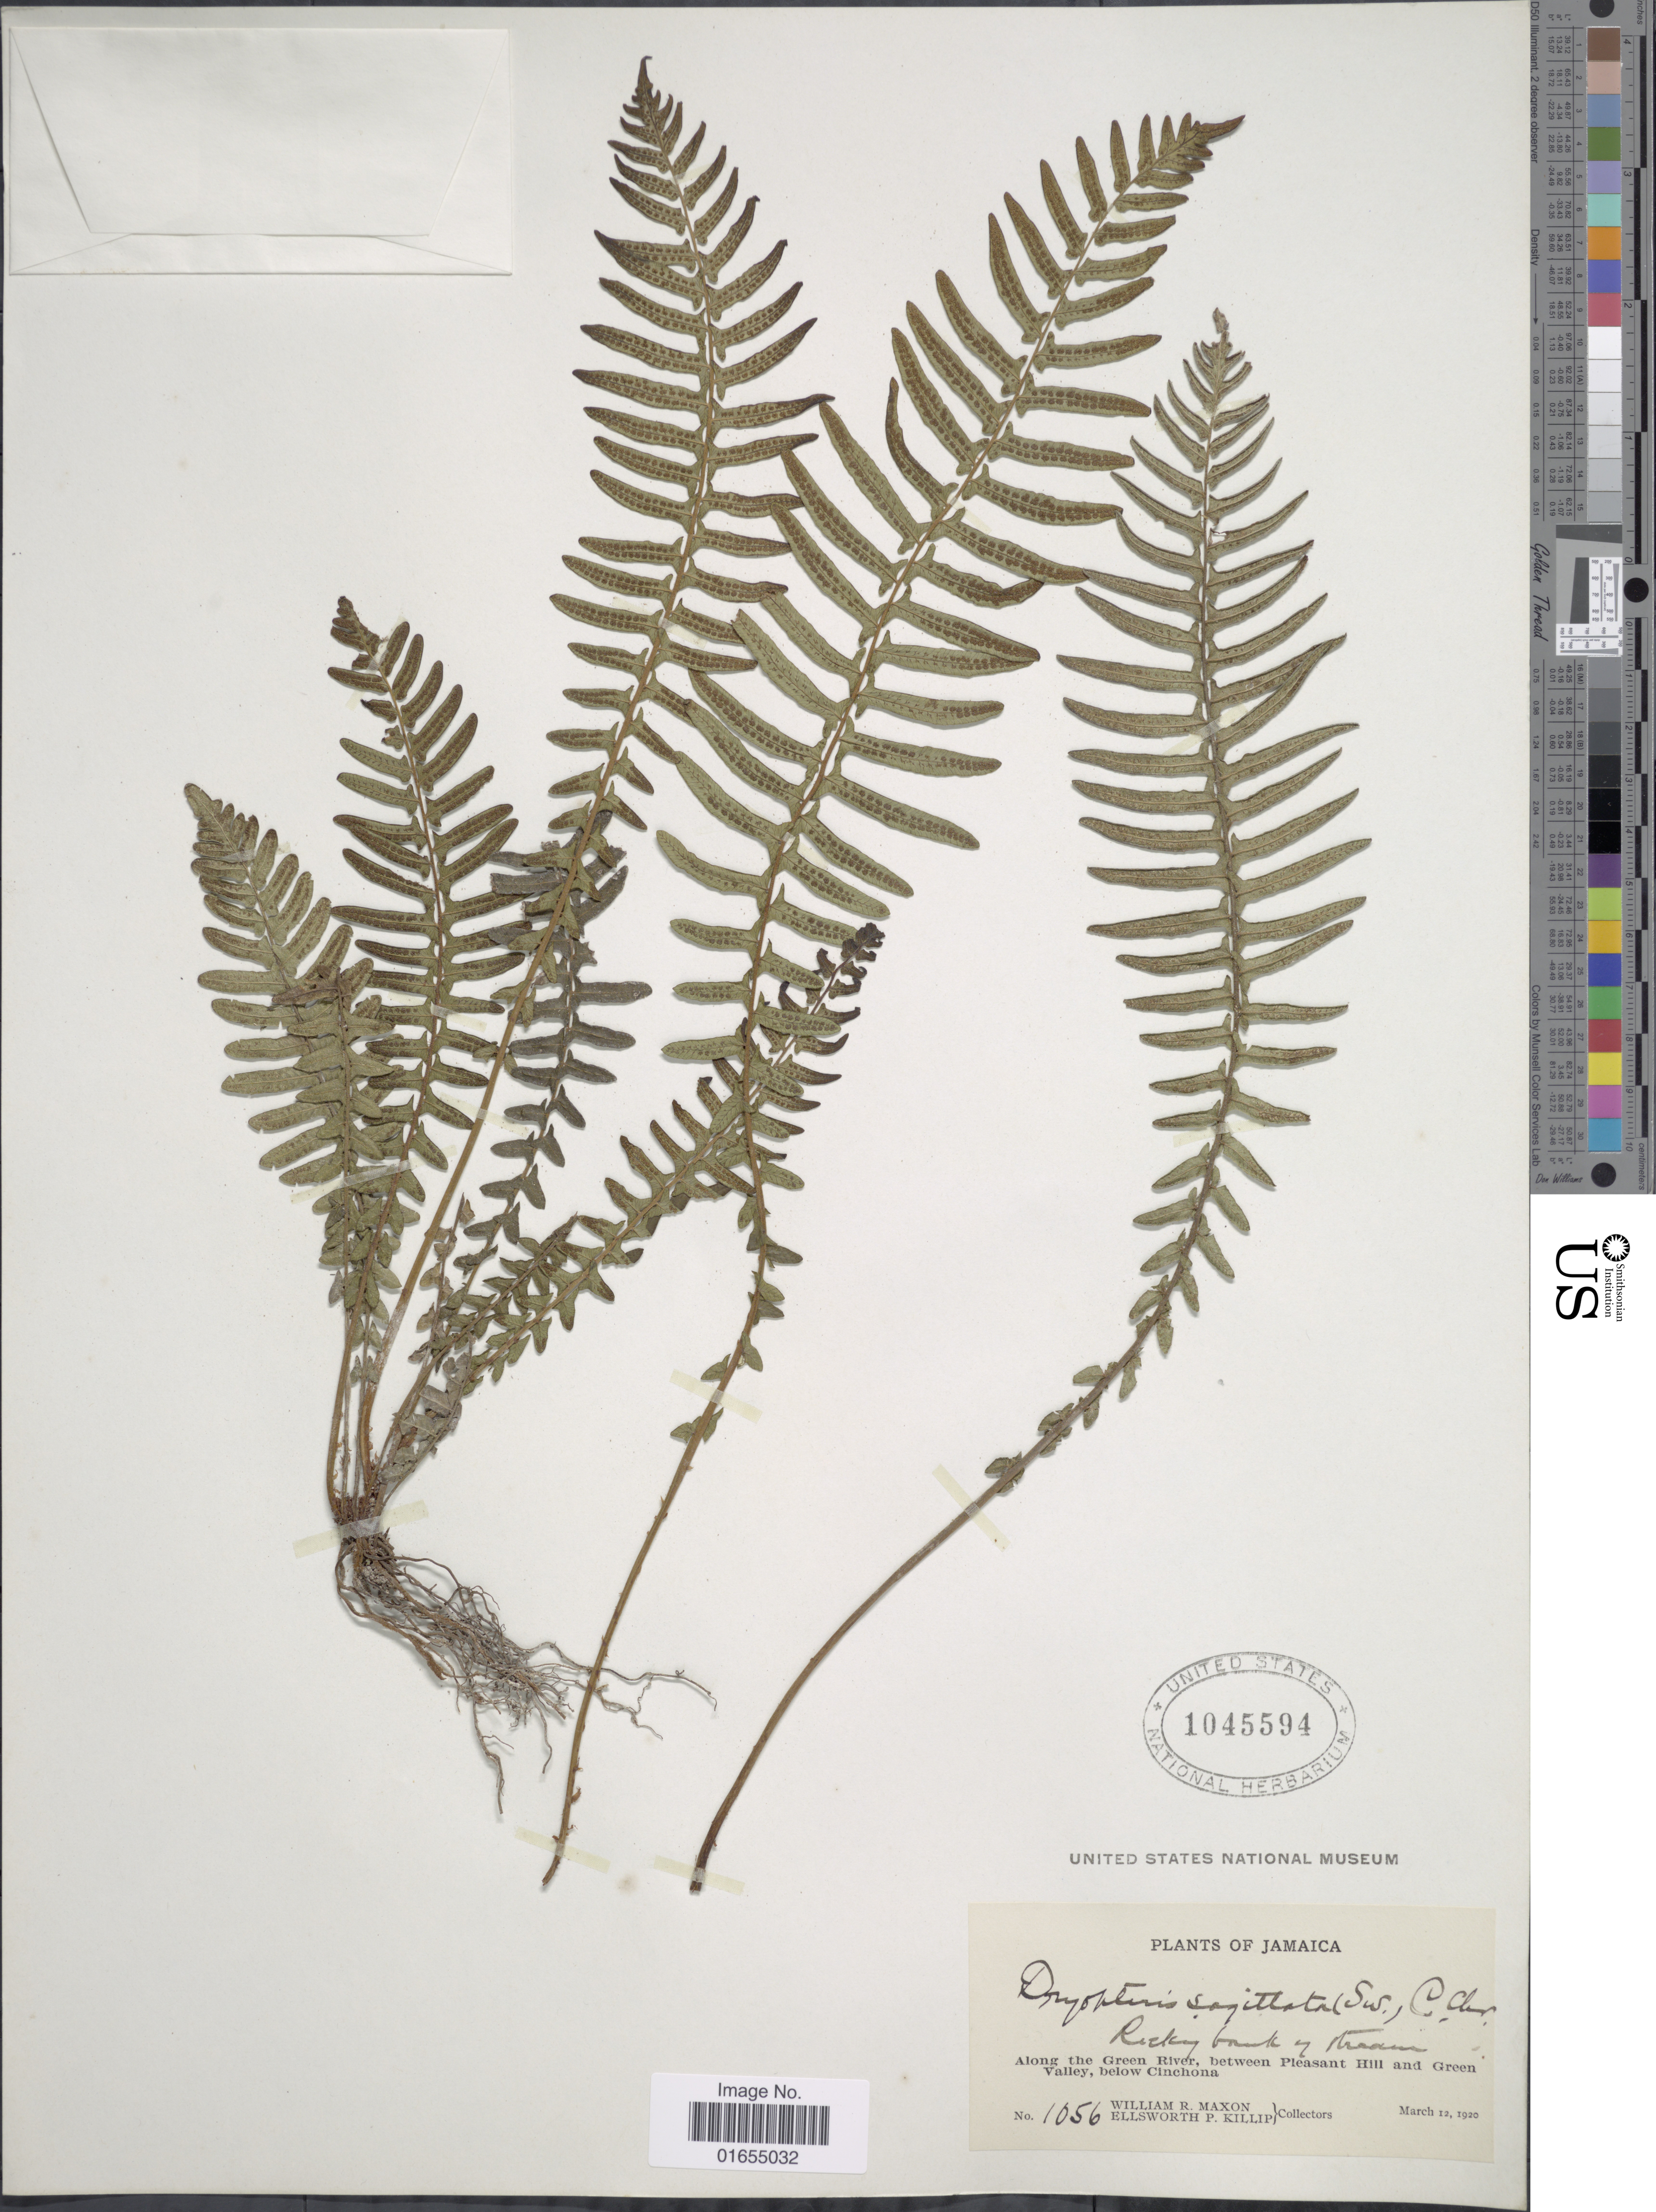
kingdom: Plantae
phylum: Tracheophyta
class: Polypodiopsida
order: Polypodiales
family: Thelypteridaceae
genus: Goniopteris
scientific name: Goniopteris sagittata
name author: (Sw.) Pic. Serm.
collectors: W. R. Maxon & E. P. Killip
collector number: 1056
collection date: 1920-03-12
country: Jamaica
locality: Along the Green River, between Pleasant Hill and Green Valley, below Cinchona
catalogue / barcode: US 1045594